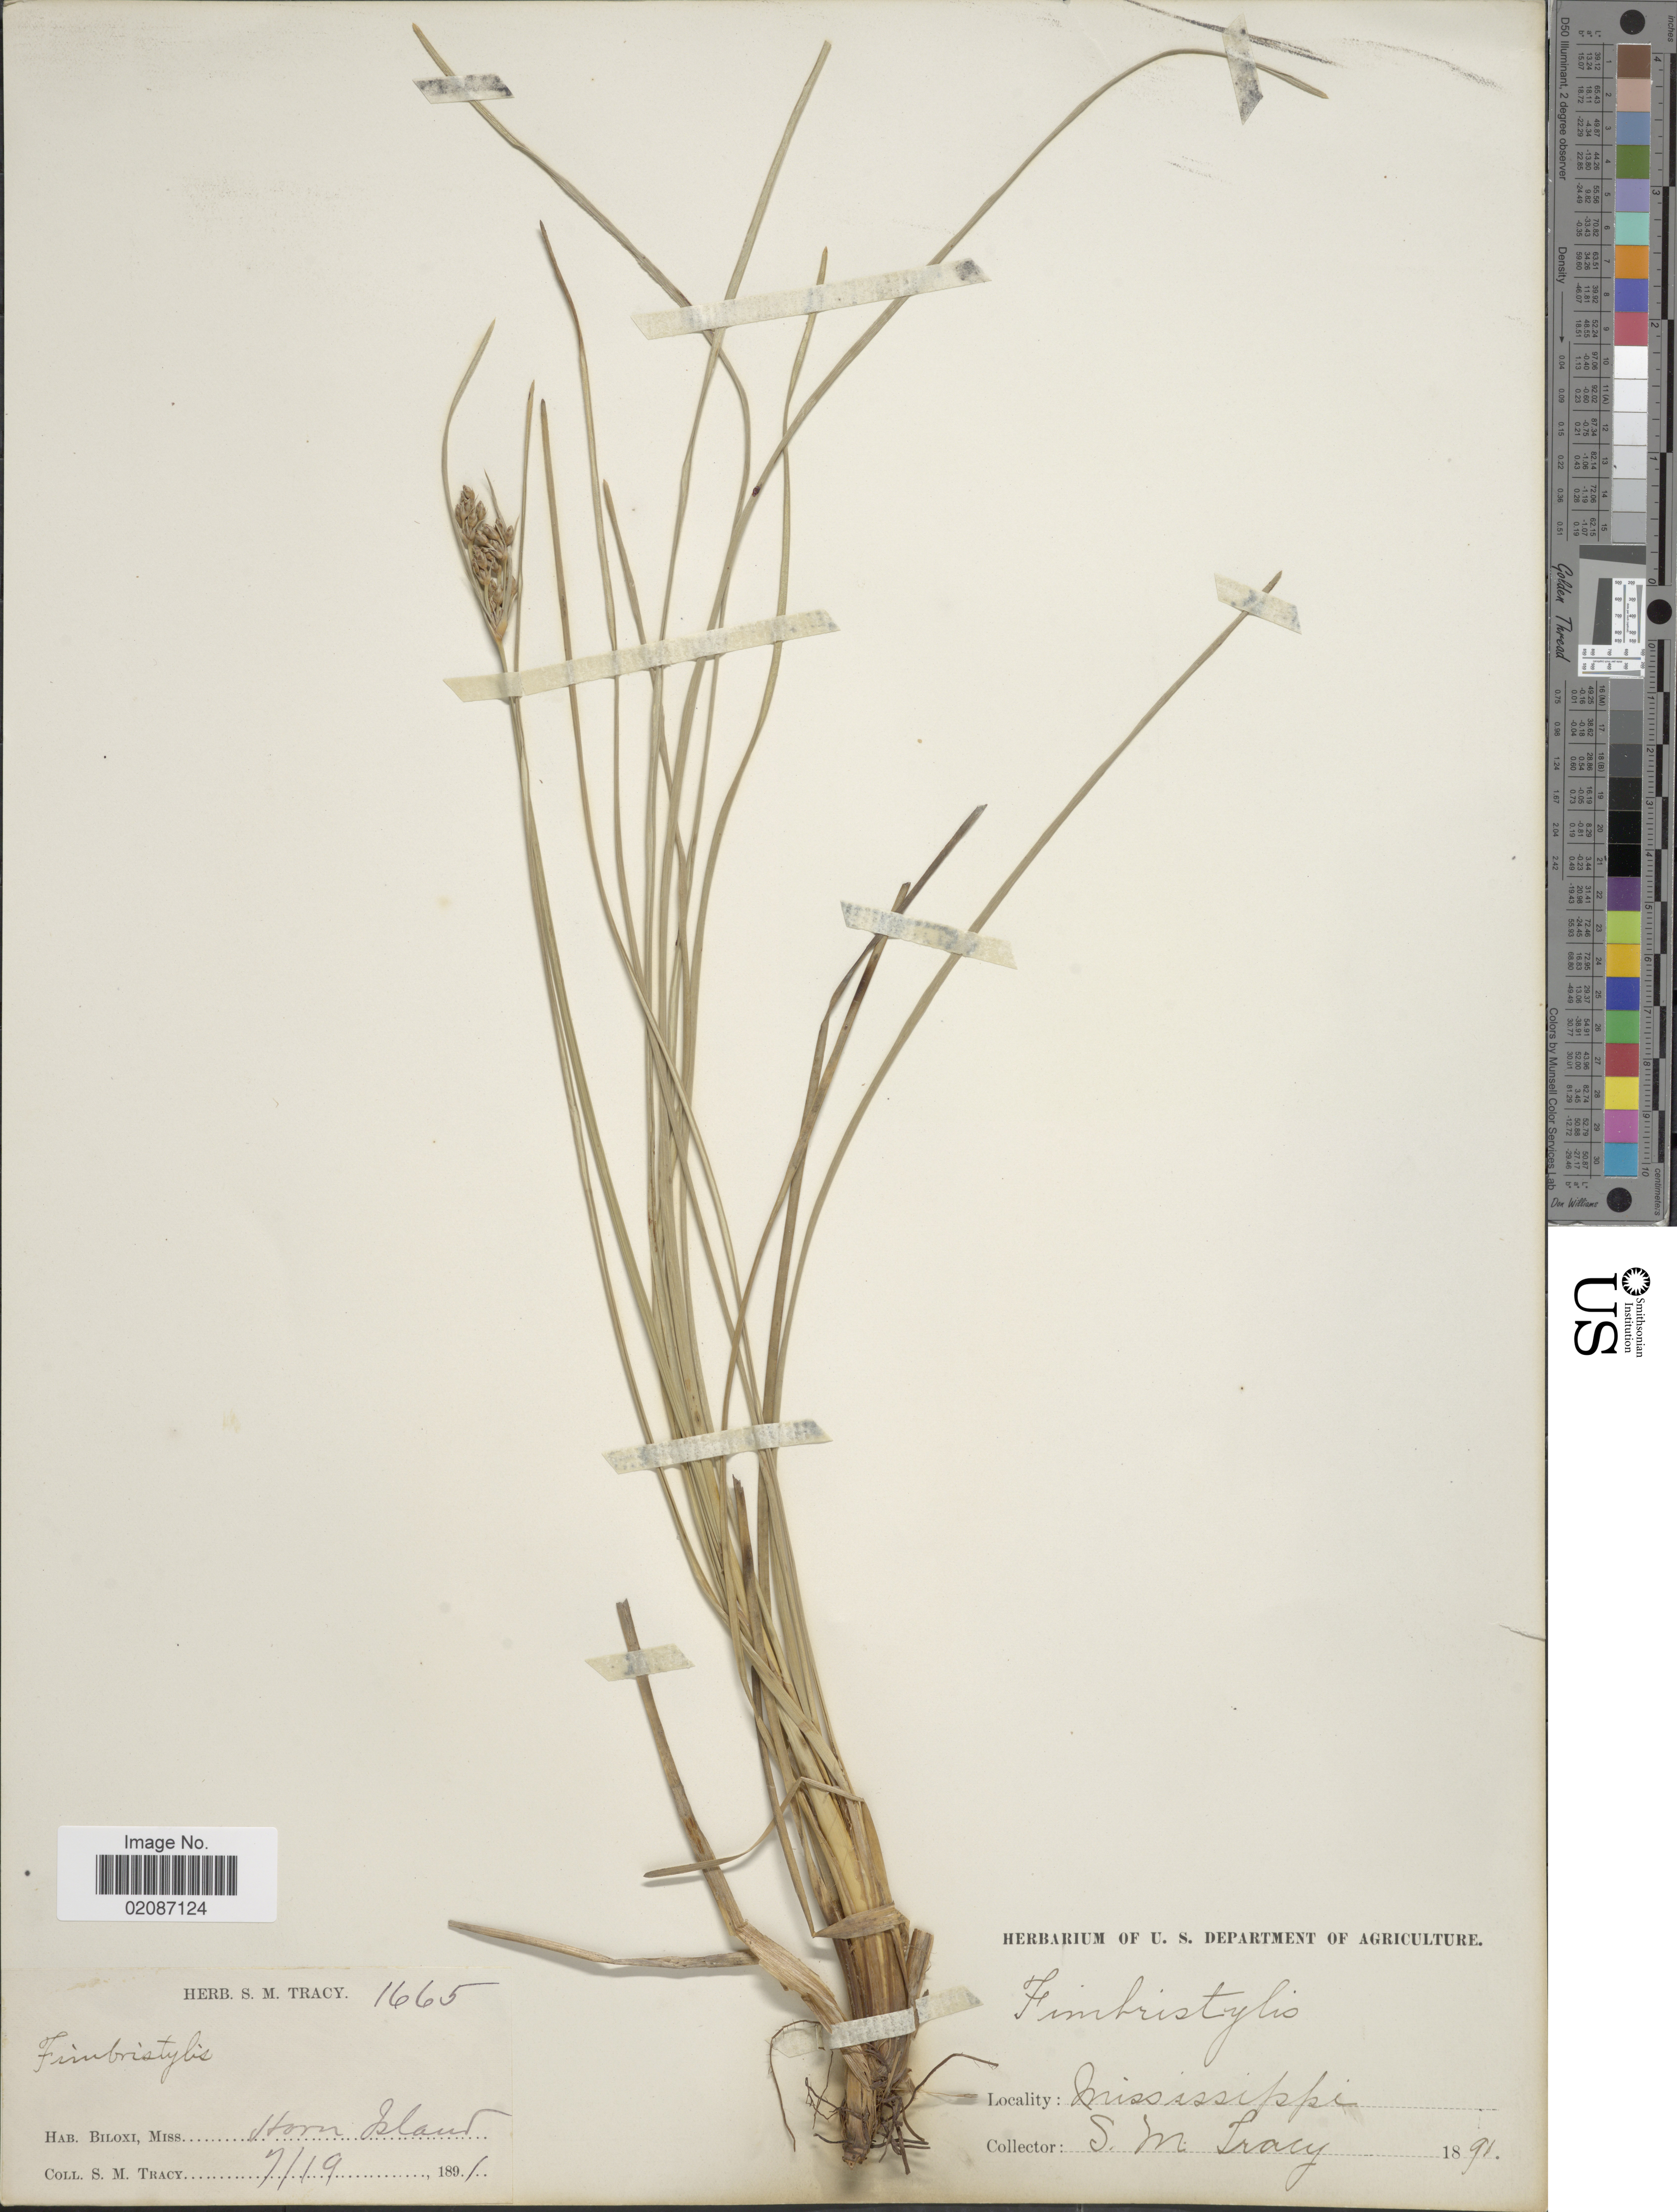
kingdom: Plantae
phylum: Tracheophyta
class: Liliopsida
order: Poales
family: Cyperaceae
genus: Fimbristylis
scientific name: Fimbristylis puberula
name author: (Michx.) Vahl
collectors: S. M. Tracy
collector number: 1665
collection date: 1891-07-19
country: United States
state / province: Mississippi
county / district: Harrison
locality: Biloxi, Horn Island